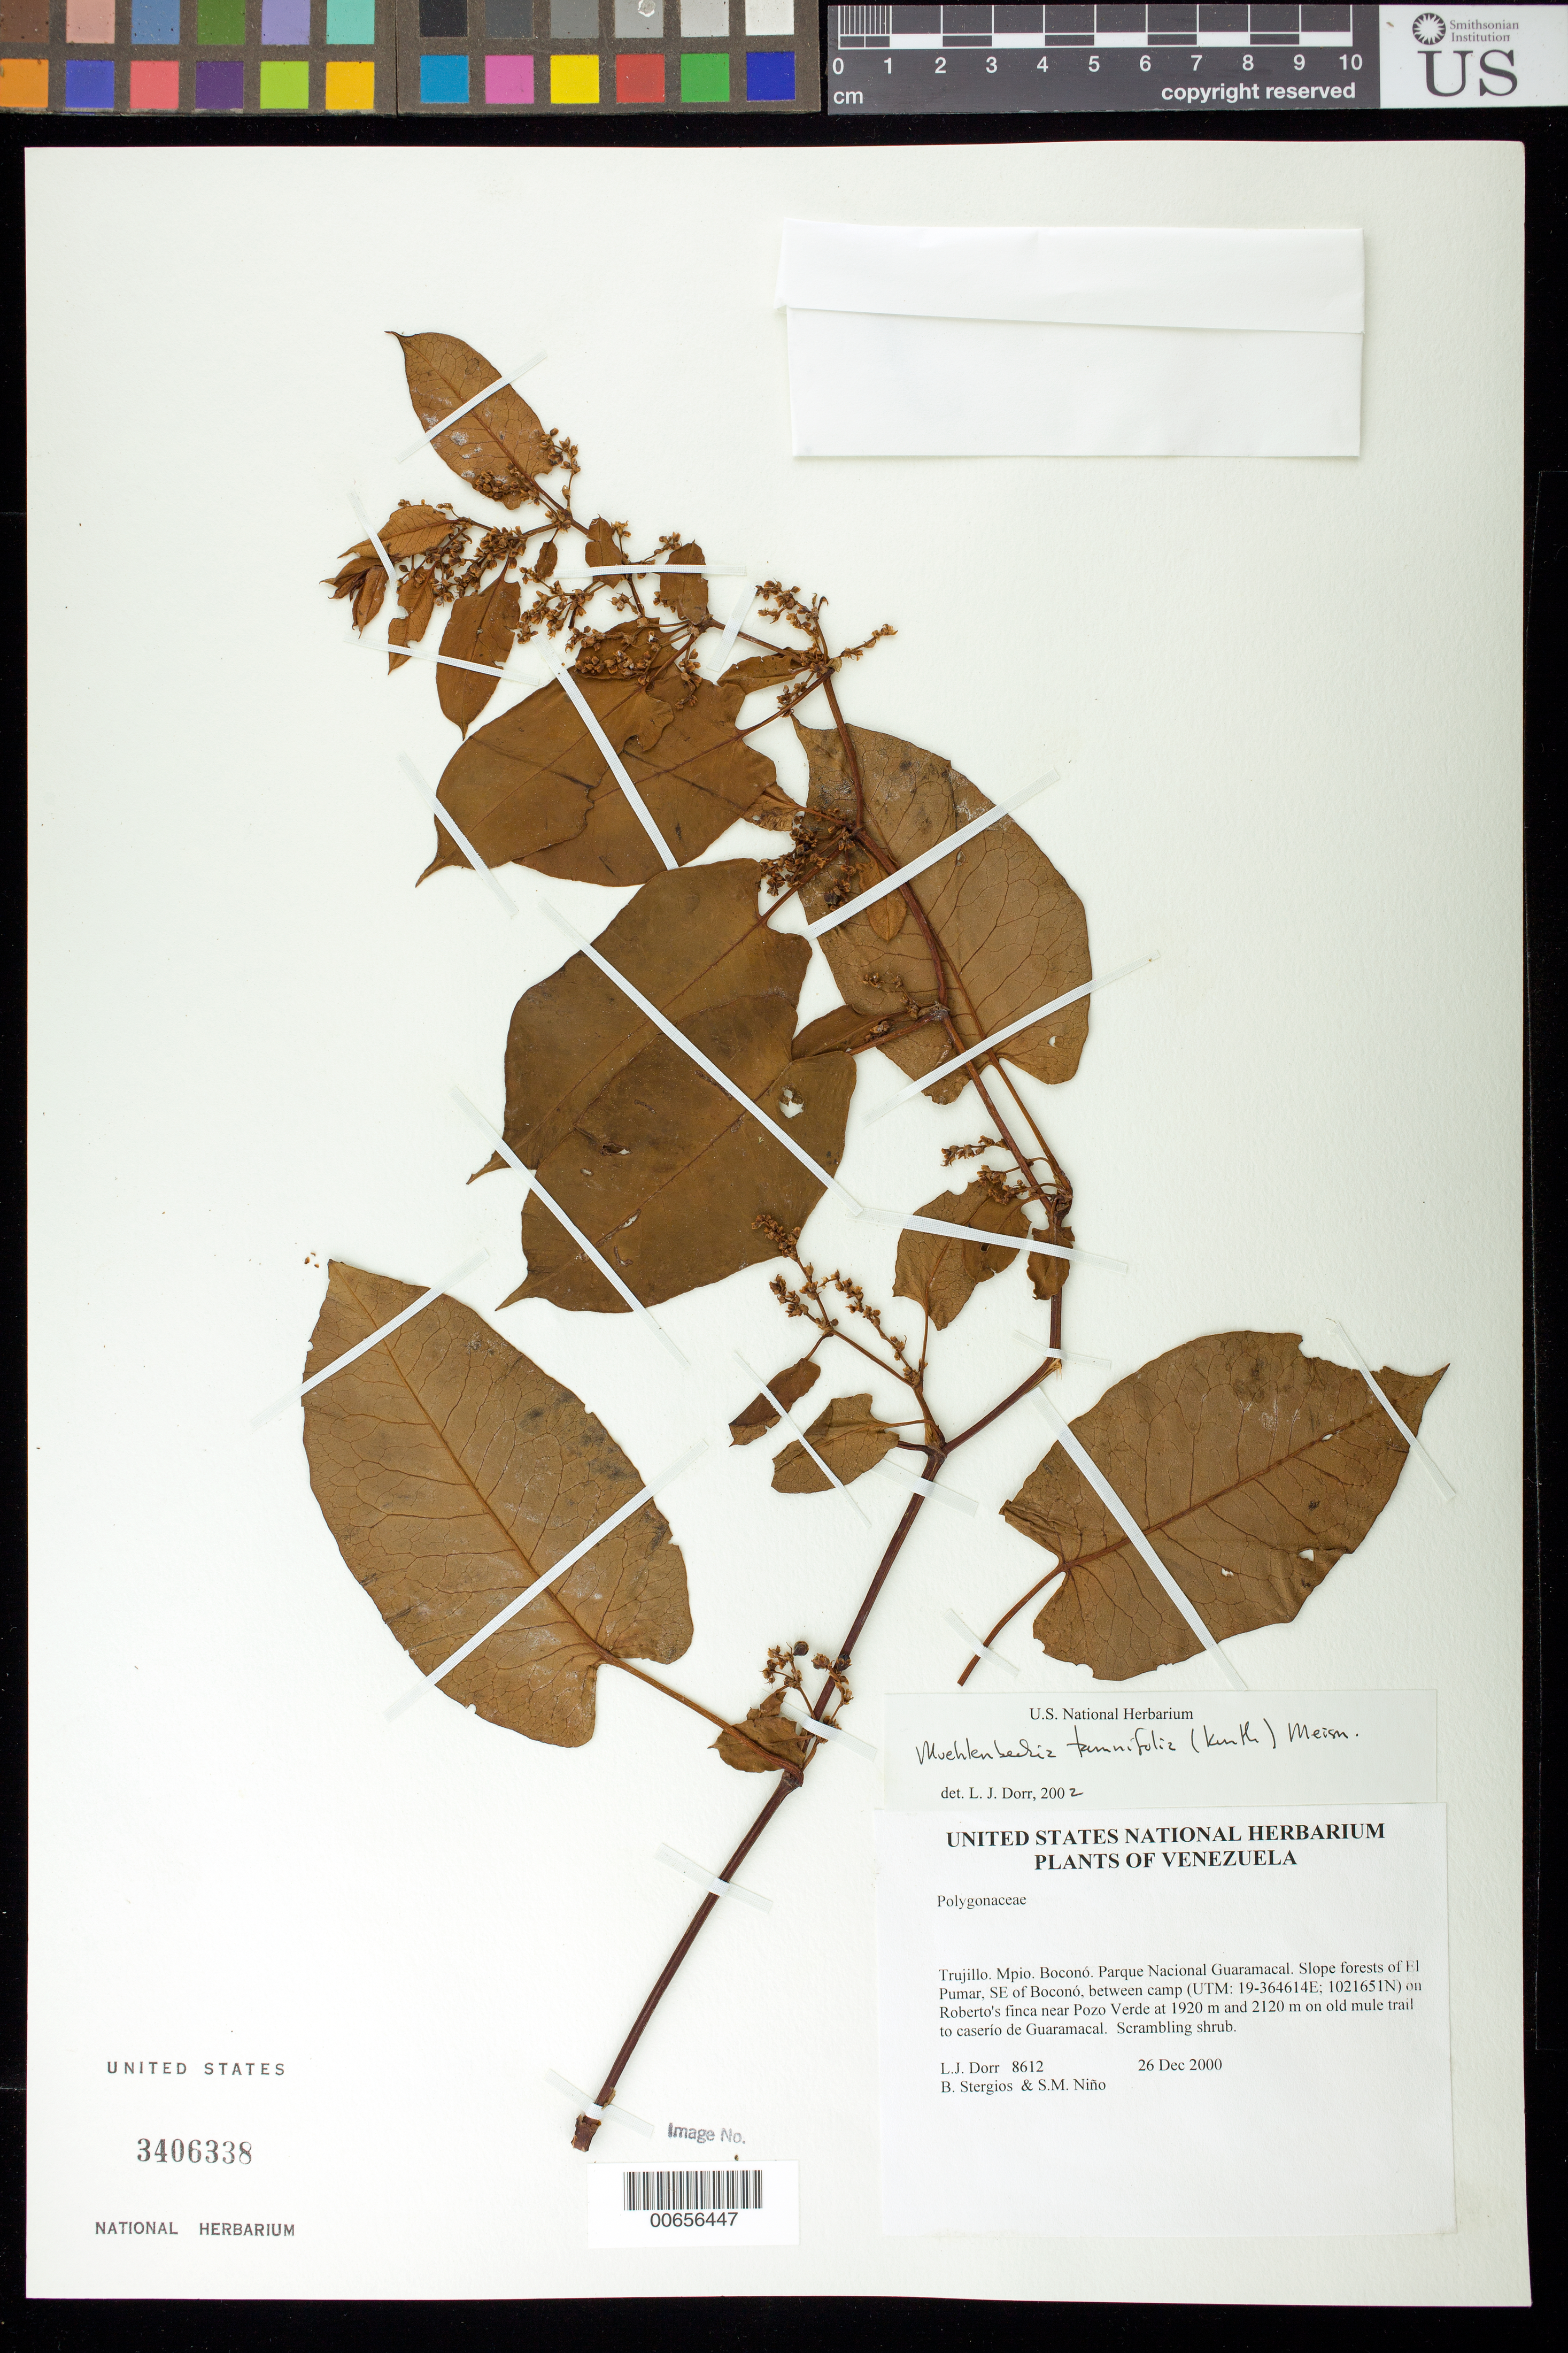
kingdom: Plantae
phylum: Tracheophyta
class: Magnoliopsida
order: Caryophyllales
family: Polygonaceae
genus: Muehlenbeckia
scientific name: Muehlenbeckia tamnifolia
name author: (Kunth) Meisn.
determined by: Dorr, L. J., (BOT), Smithsonian Institution - National Museum of Natural History (UNITED STATES)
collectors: L. J. Dorr, B. G. Stergios & S. M. Niño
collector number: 8612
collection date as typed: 26 Dec 2000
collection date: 2000-12-26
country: Venezuela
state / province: Trujillo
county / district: Boconó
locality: Parque Nacional Guaramacal. El Pumar, SE of Boconó, between camp on Roberto's finca near Pozo Verde at 1920 m and 2120 m on old mule trail to caserío de Guaramacal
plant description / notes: AAU, PORT, US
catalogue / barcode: US 3406338